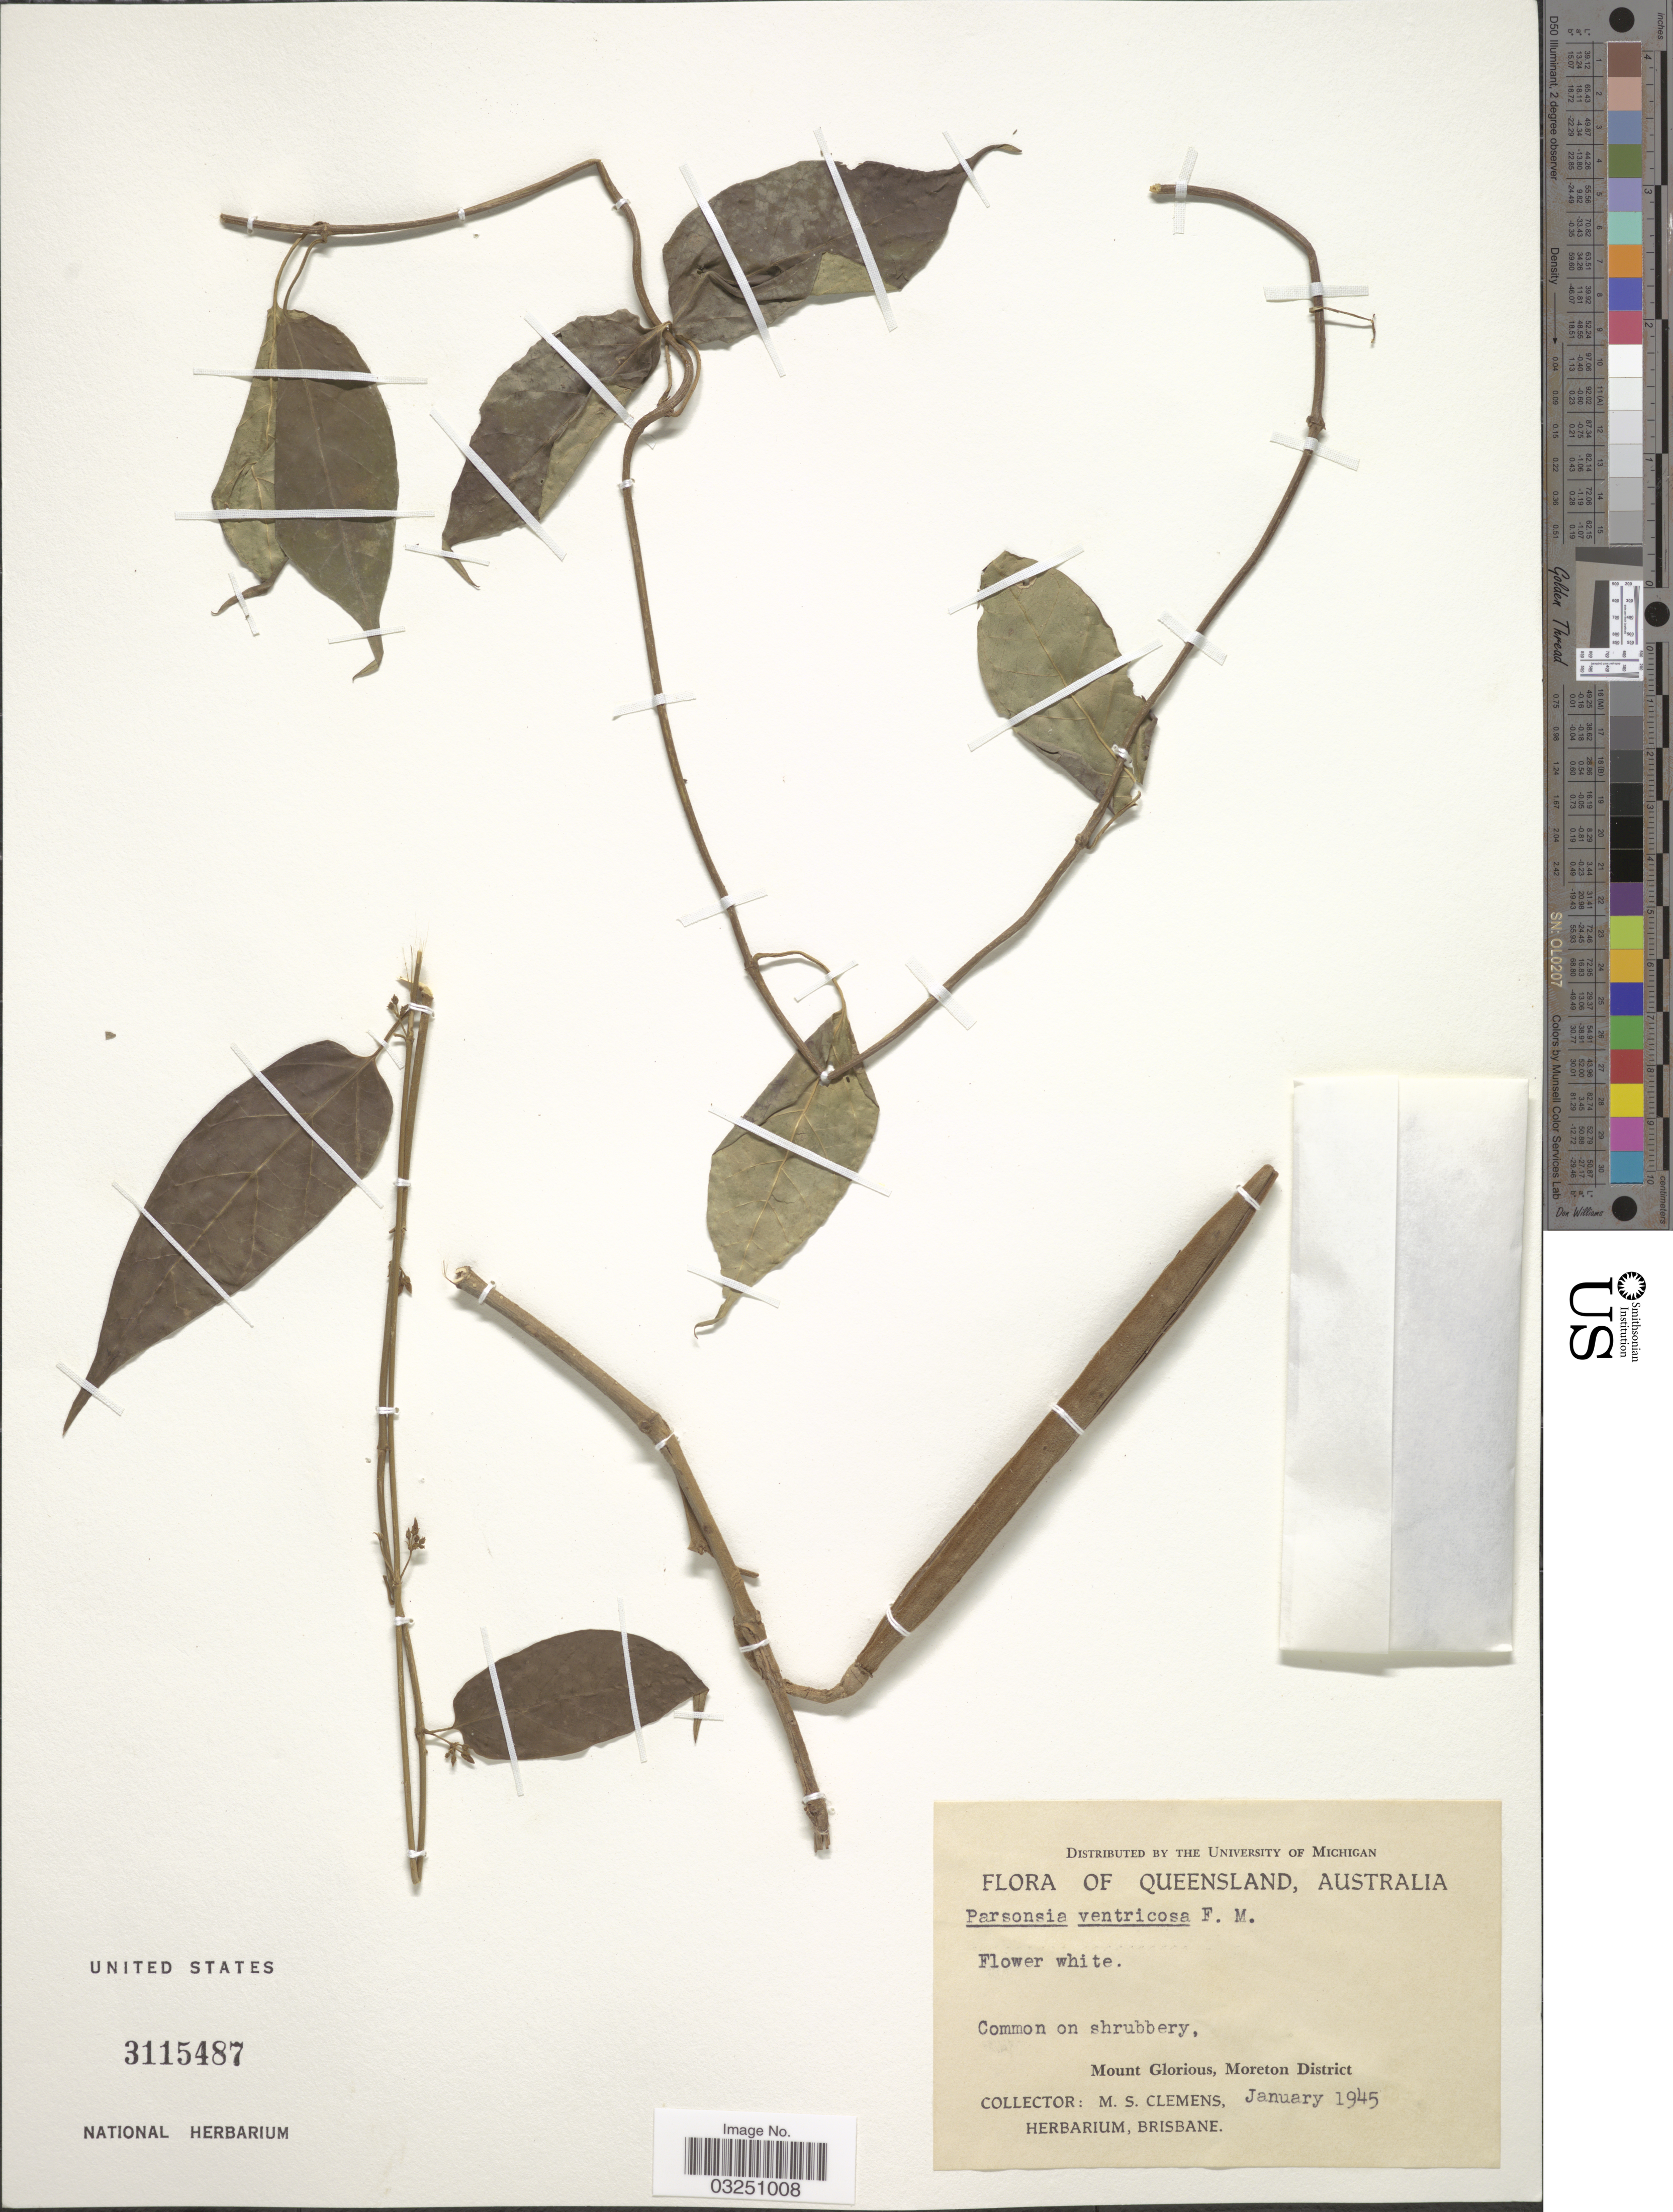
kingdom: Plantae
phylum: Tracheophyta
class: Magnoliopsida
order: Myrtales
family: Lythraceae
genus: Parsonsia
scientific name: Parsonsia ventricosa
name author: F. Muell.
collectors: M. S. Clemens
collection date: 1945-01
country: Australia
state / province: Queensland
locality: Mount Glorious, Moreton District.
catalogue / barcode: US 3115487